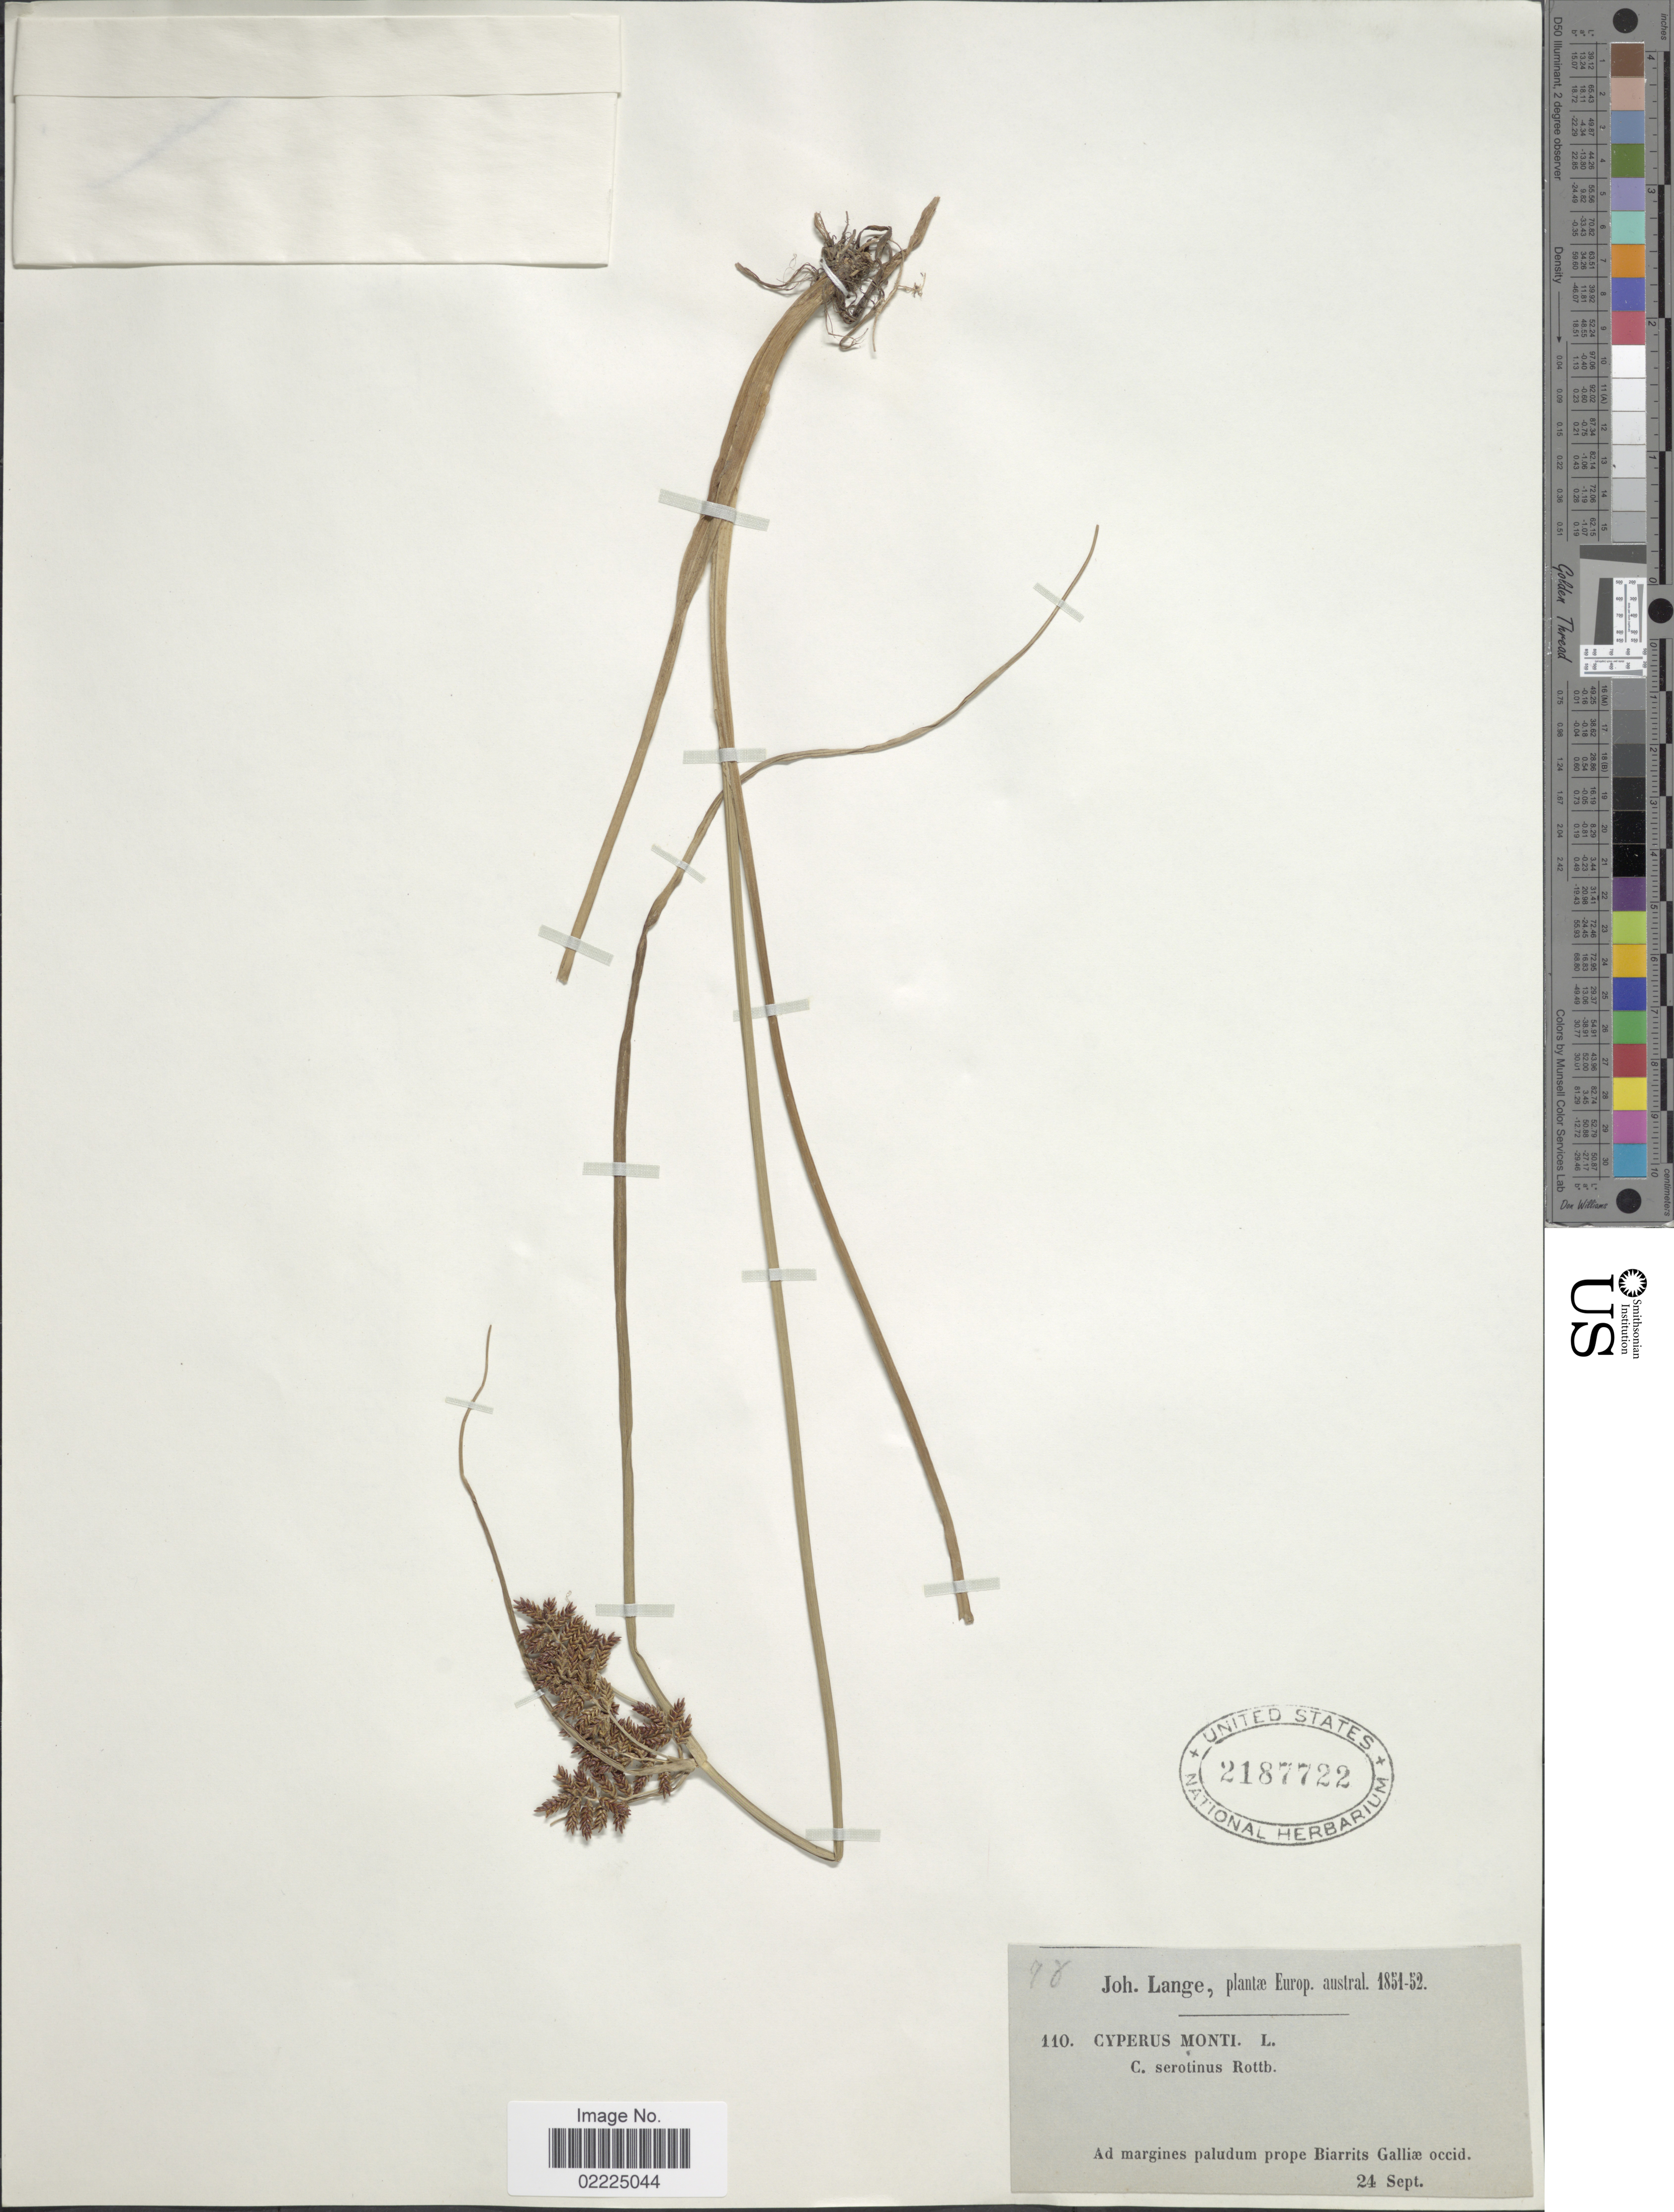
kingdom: Plantae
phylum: Tracheophyta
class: Liliopsida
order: Poales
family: Cyperaceae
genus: Cyperus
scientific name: Cyperus serotinus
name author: Rottb.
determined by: Strong, Mark T., (BOT), Smithsonian Institution - National Museum of Natural History (UNITED STATES)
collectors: J. Lange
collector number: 110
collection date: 1951-09-24/1952-09-24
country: France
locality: Ad margines paludum prope Biarrits Galliæ occid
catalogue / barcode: US 2187722